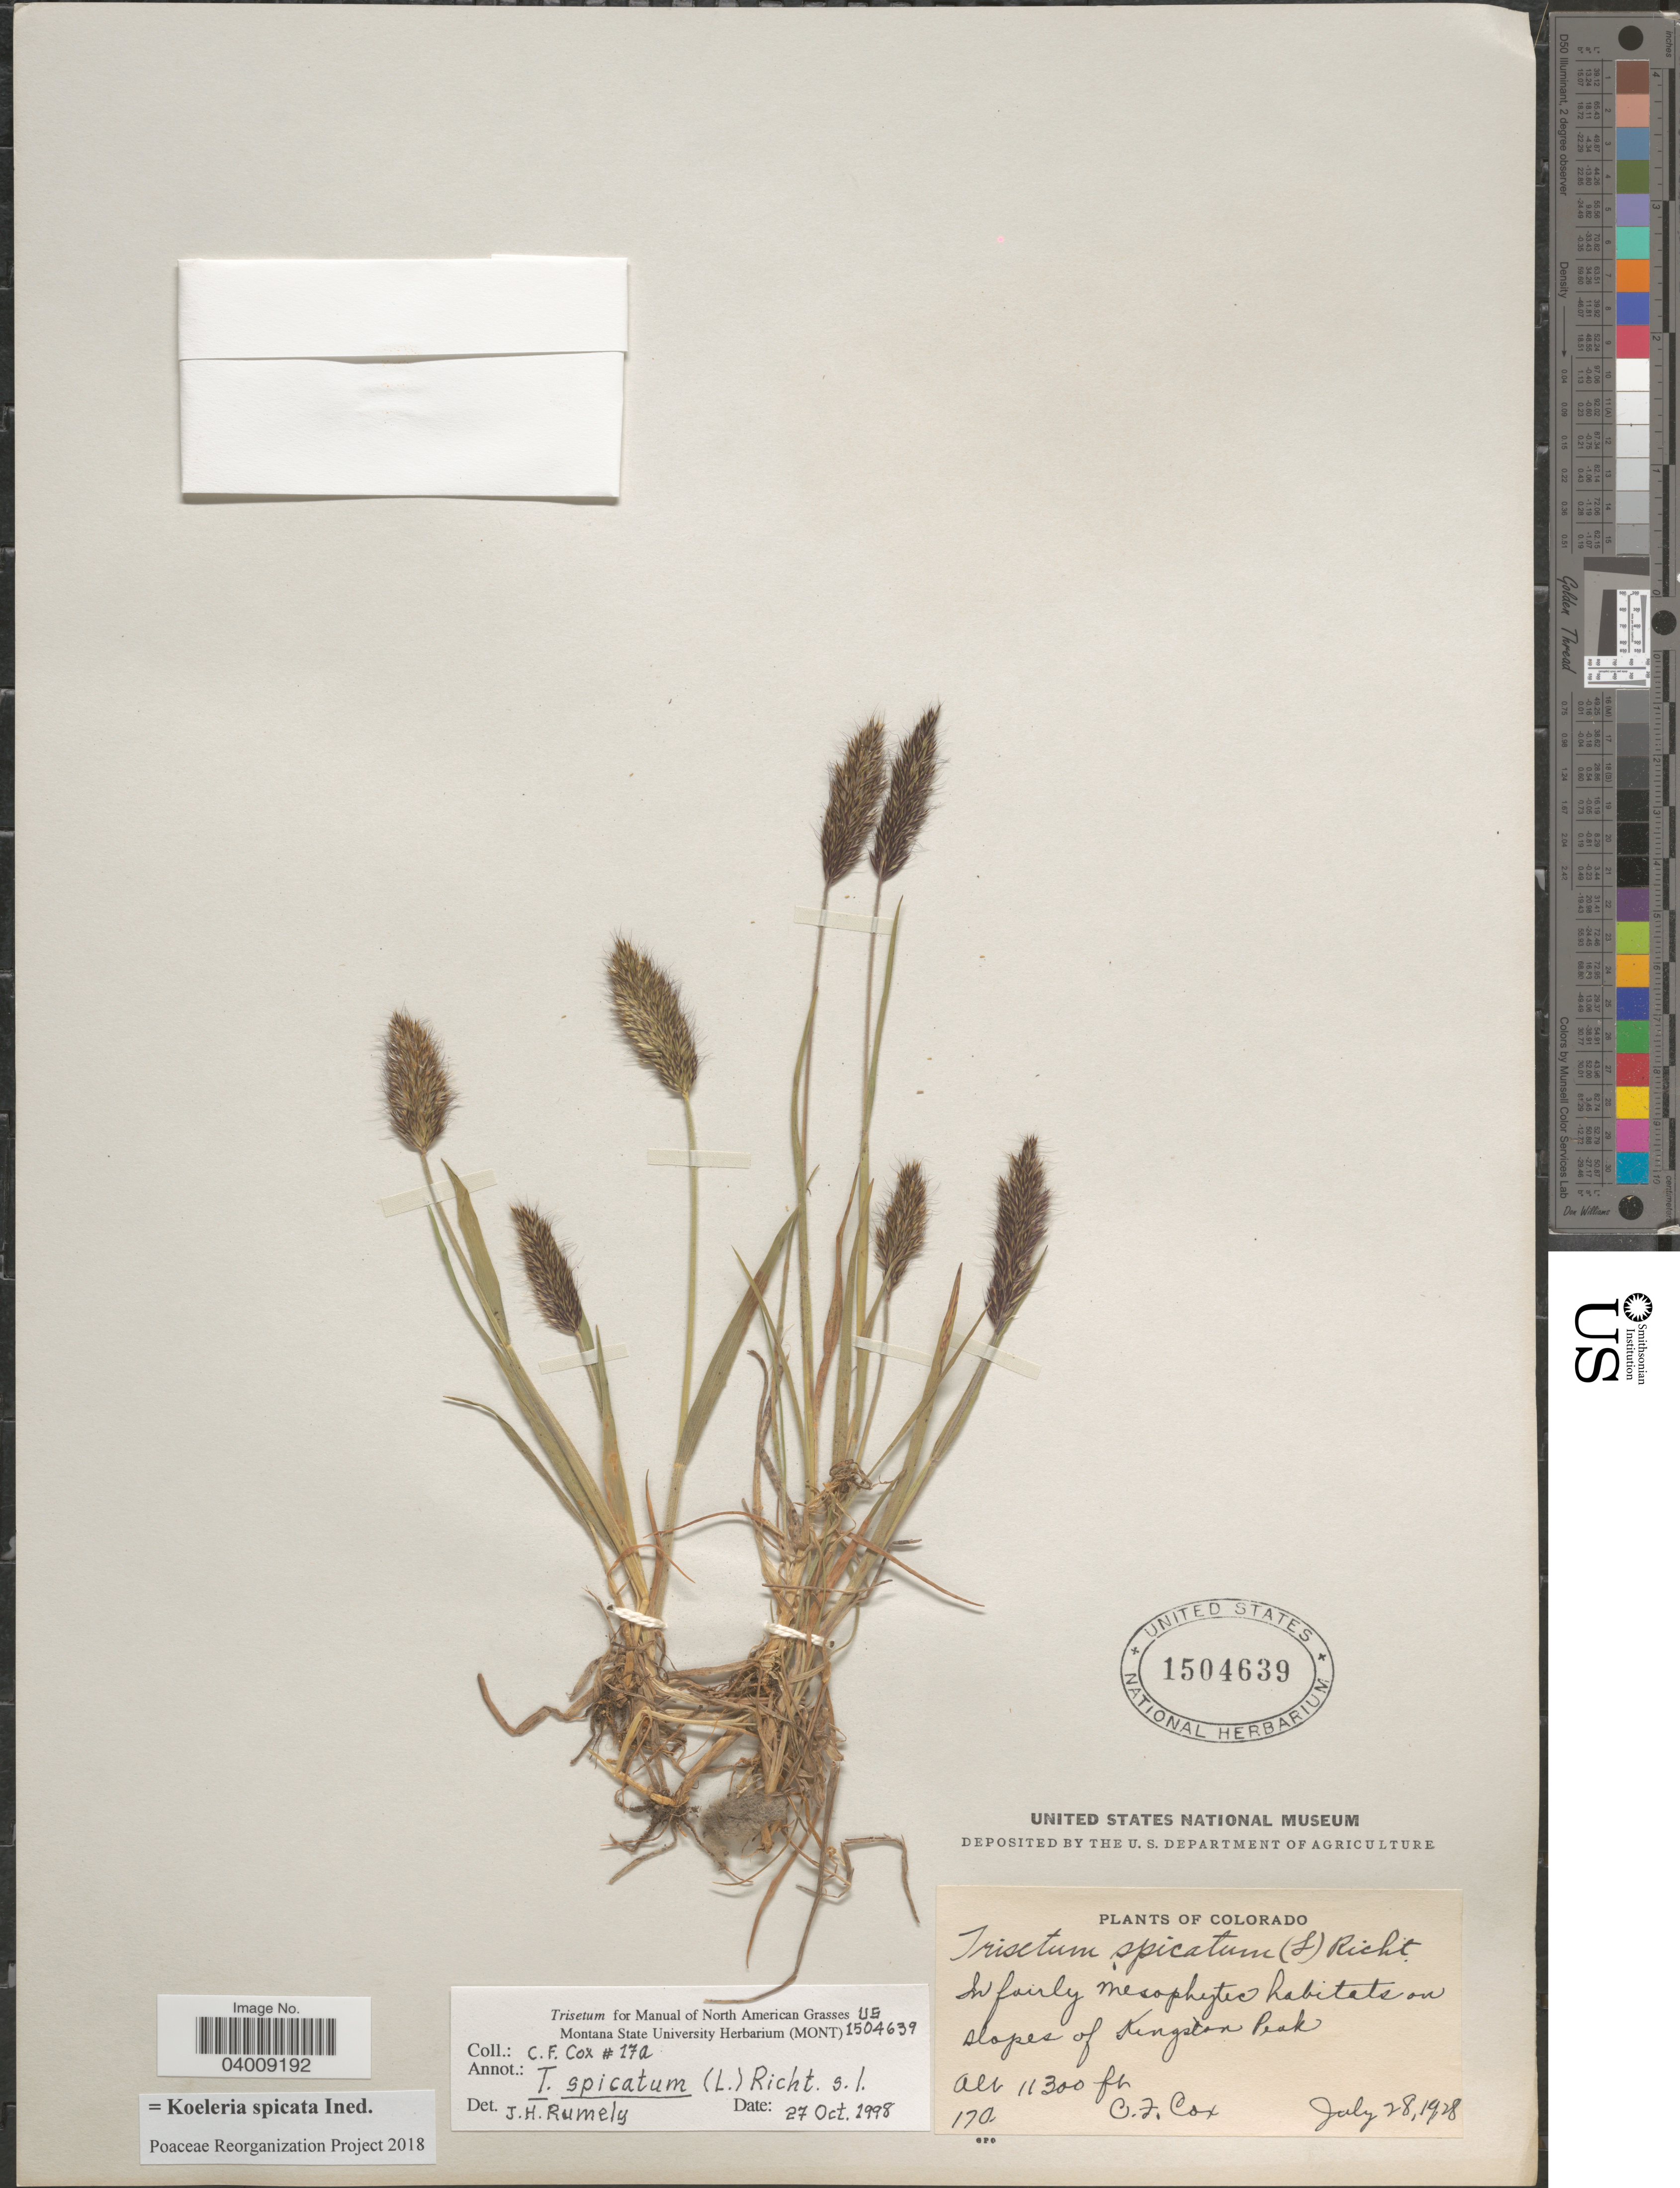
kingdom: Plantae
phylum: Tracheophyta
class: Liliopsida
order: Poales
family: Poaceae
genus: Koeleria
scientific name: Koeleria spicata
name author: (L.) Barberá et al.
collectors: C. Cox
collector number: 170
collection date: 1928-07-28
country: United States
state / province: Colorado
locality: In fairly mesophytic habitats on slopes of Kingston Peak.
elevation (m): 3444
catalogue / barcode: US 1504639